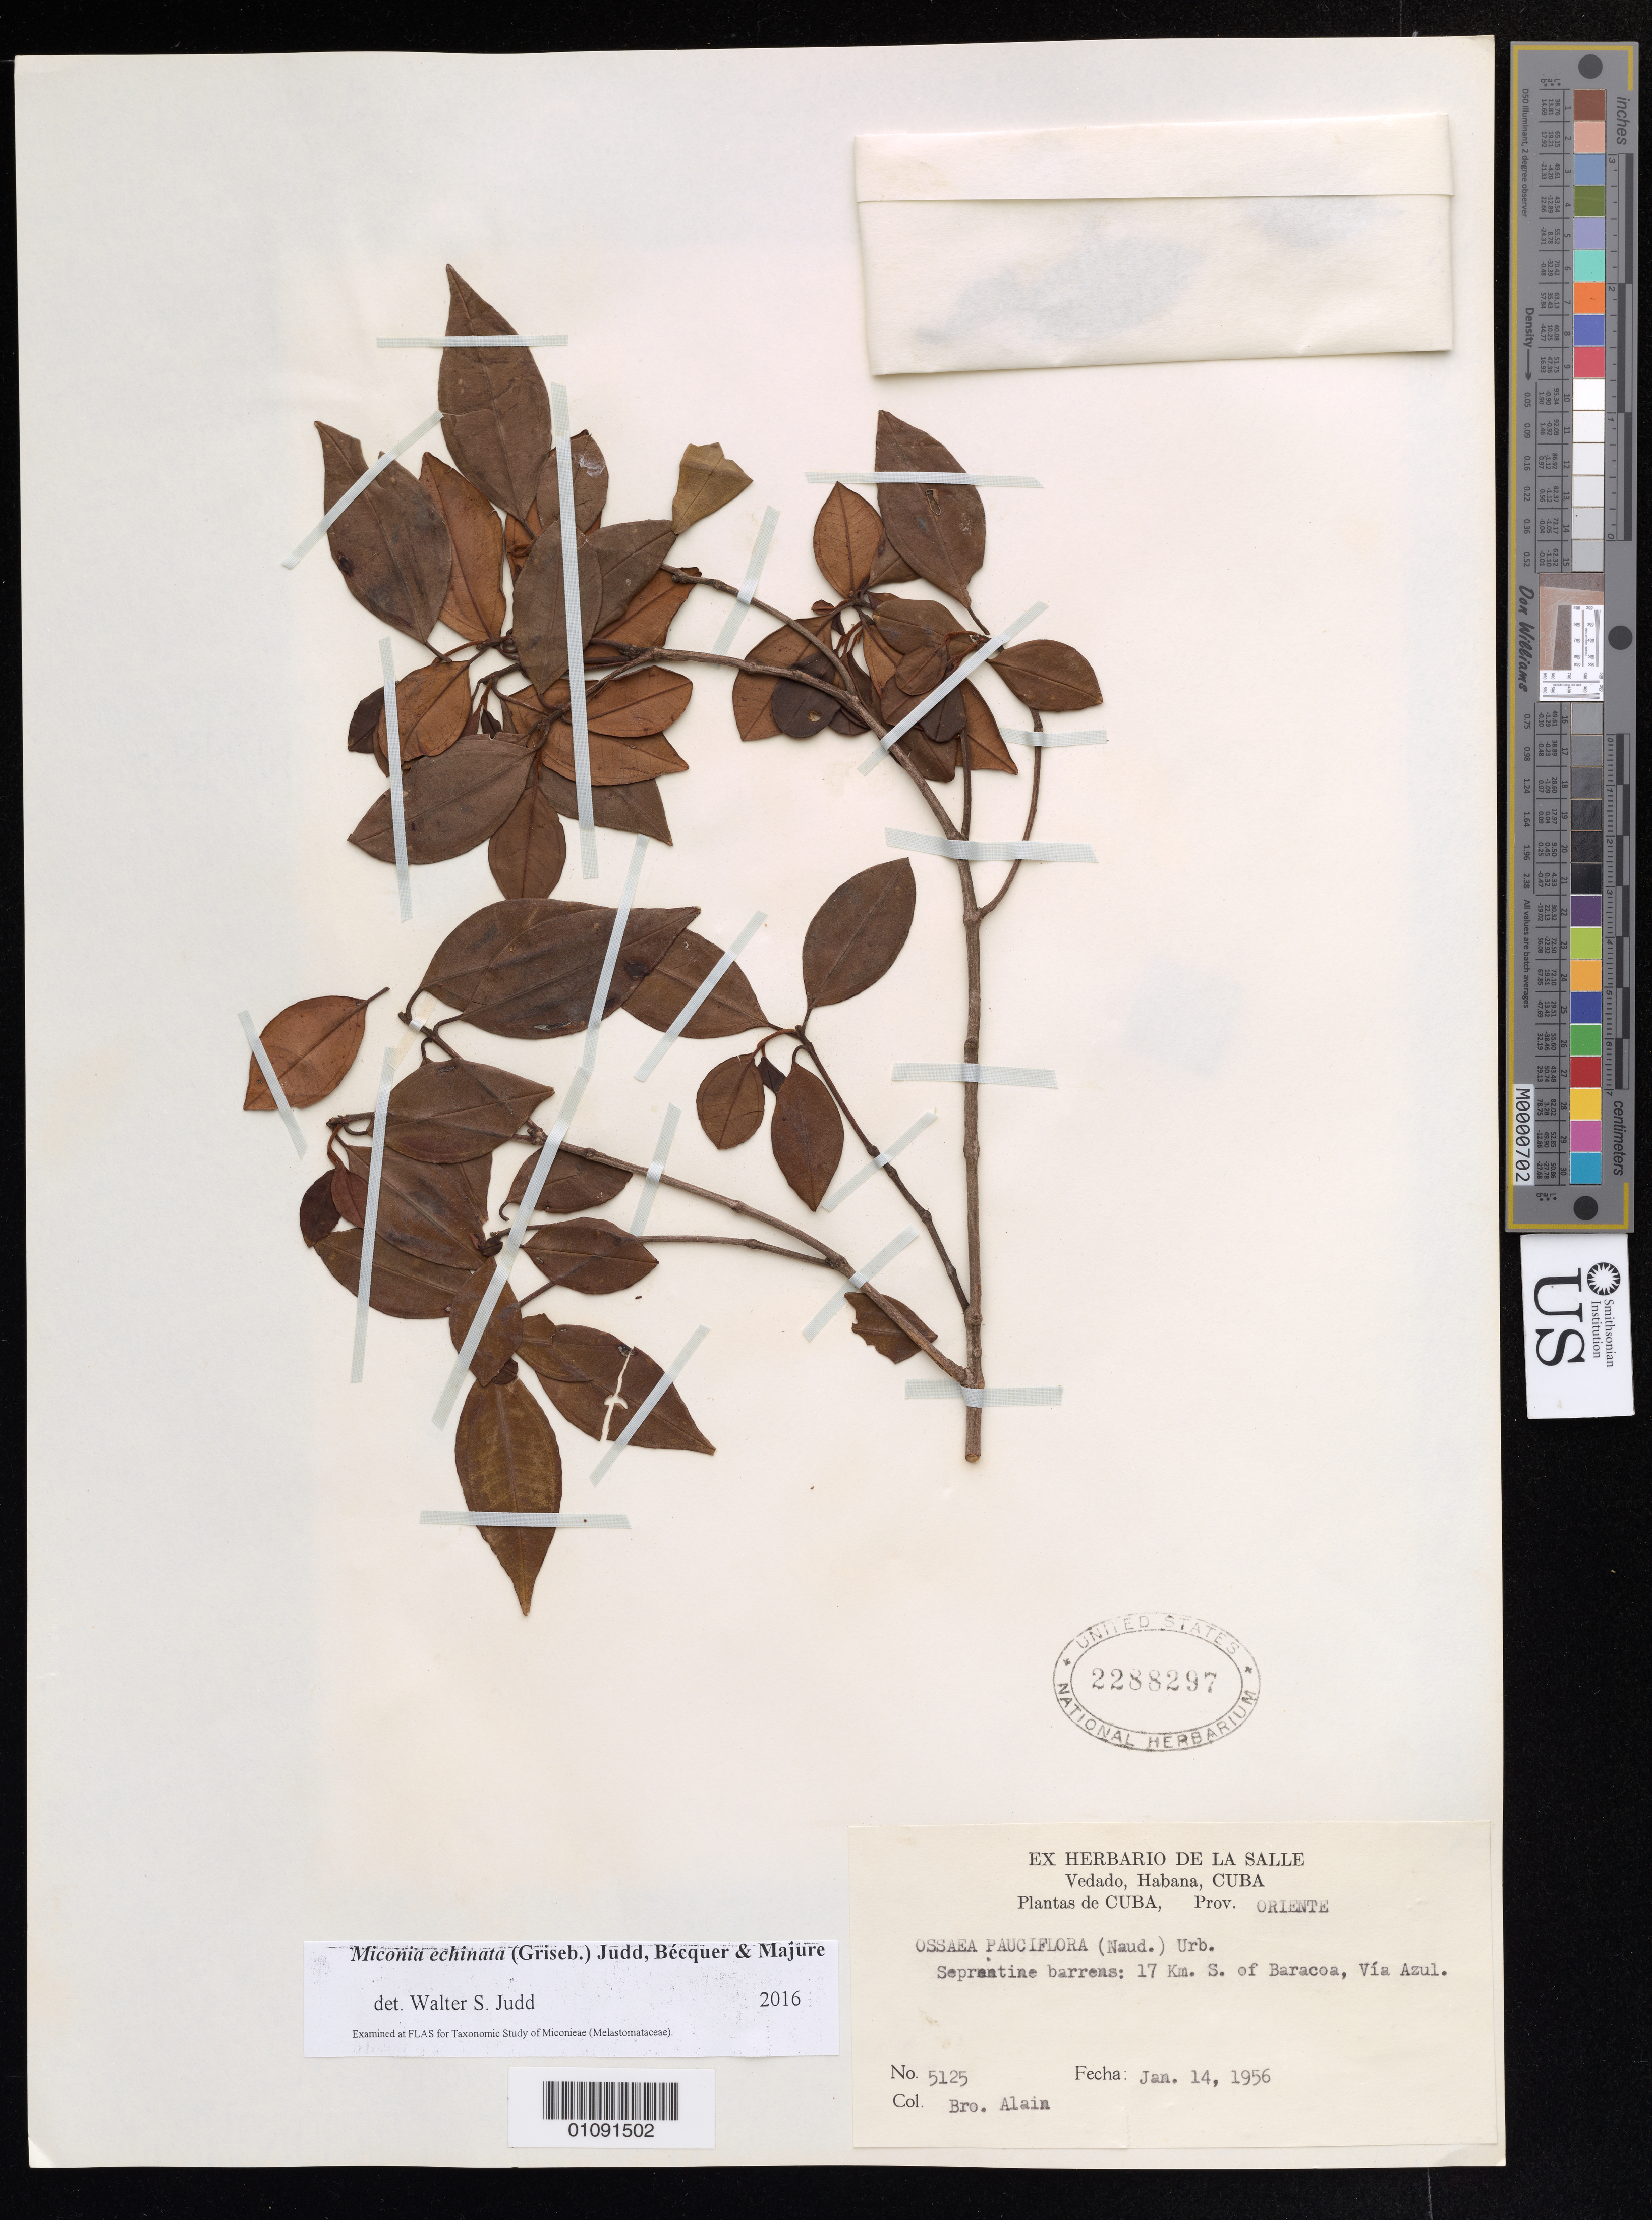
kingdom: Plantae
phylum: Tracheophyta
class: Magnoliopsida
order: Myrtales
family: Melastomataceae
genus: Miconia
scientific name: Miconia echinata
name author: (Griseb.) Judd et al.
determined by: Judd, Walter S.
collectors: A. H. Liogier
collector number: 5125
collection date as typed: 14 Jan 1956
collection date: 1956-01-14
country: Cuba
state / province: Guantanamo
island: Cuba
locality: Seprantine barrens: 17km S of Baracoa, Via Azul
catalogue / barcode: US 2288297